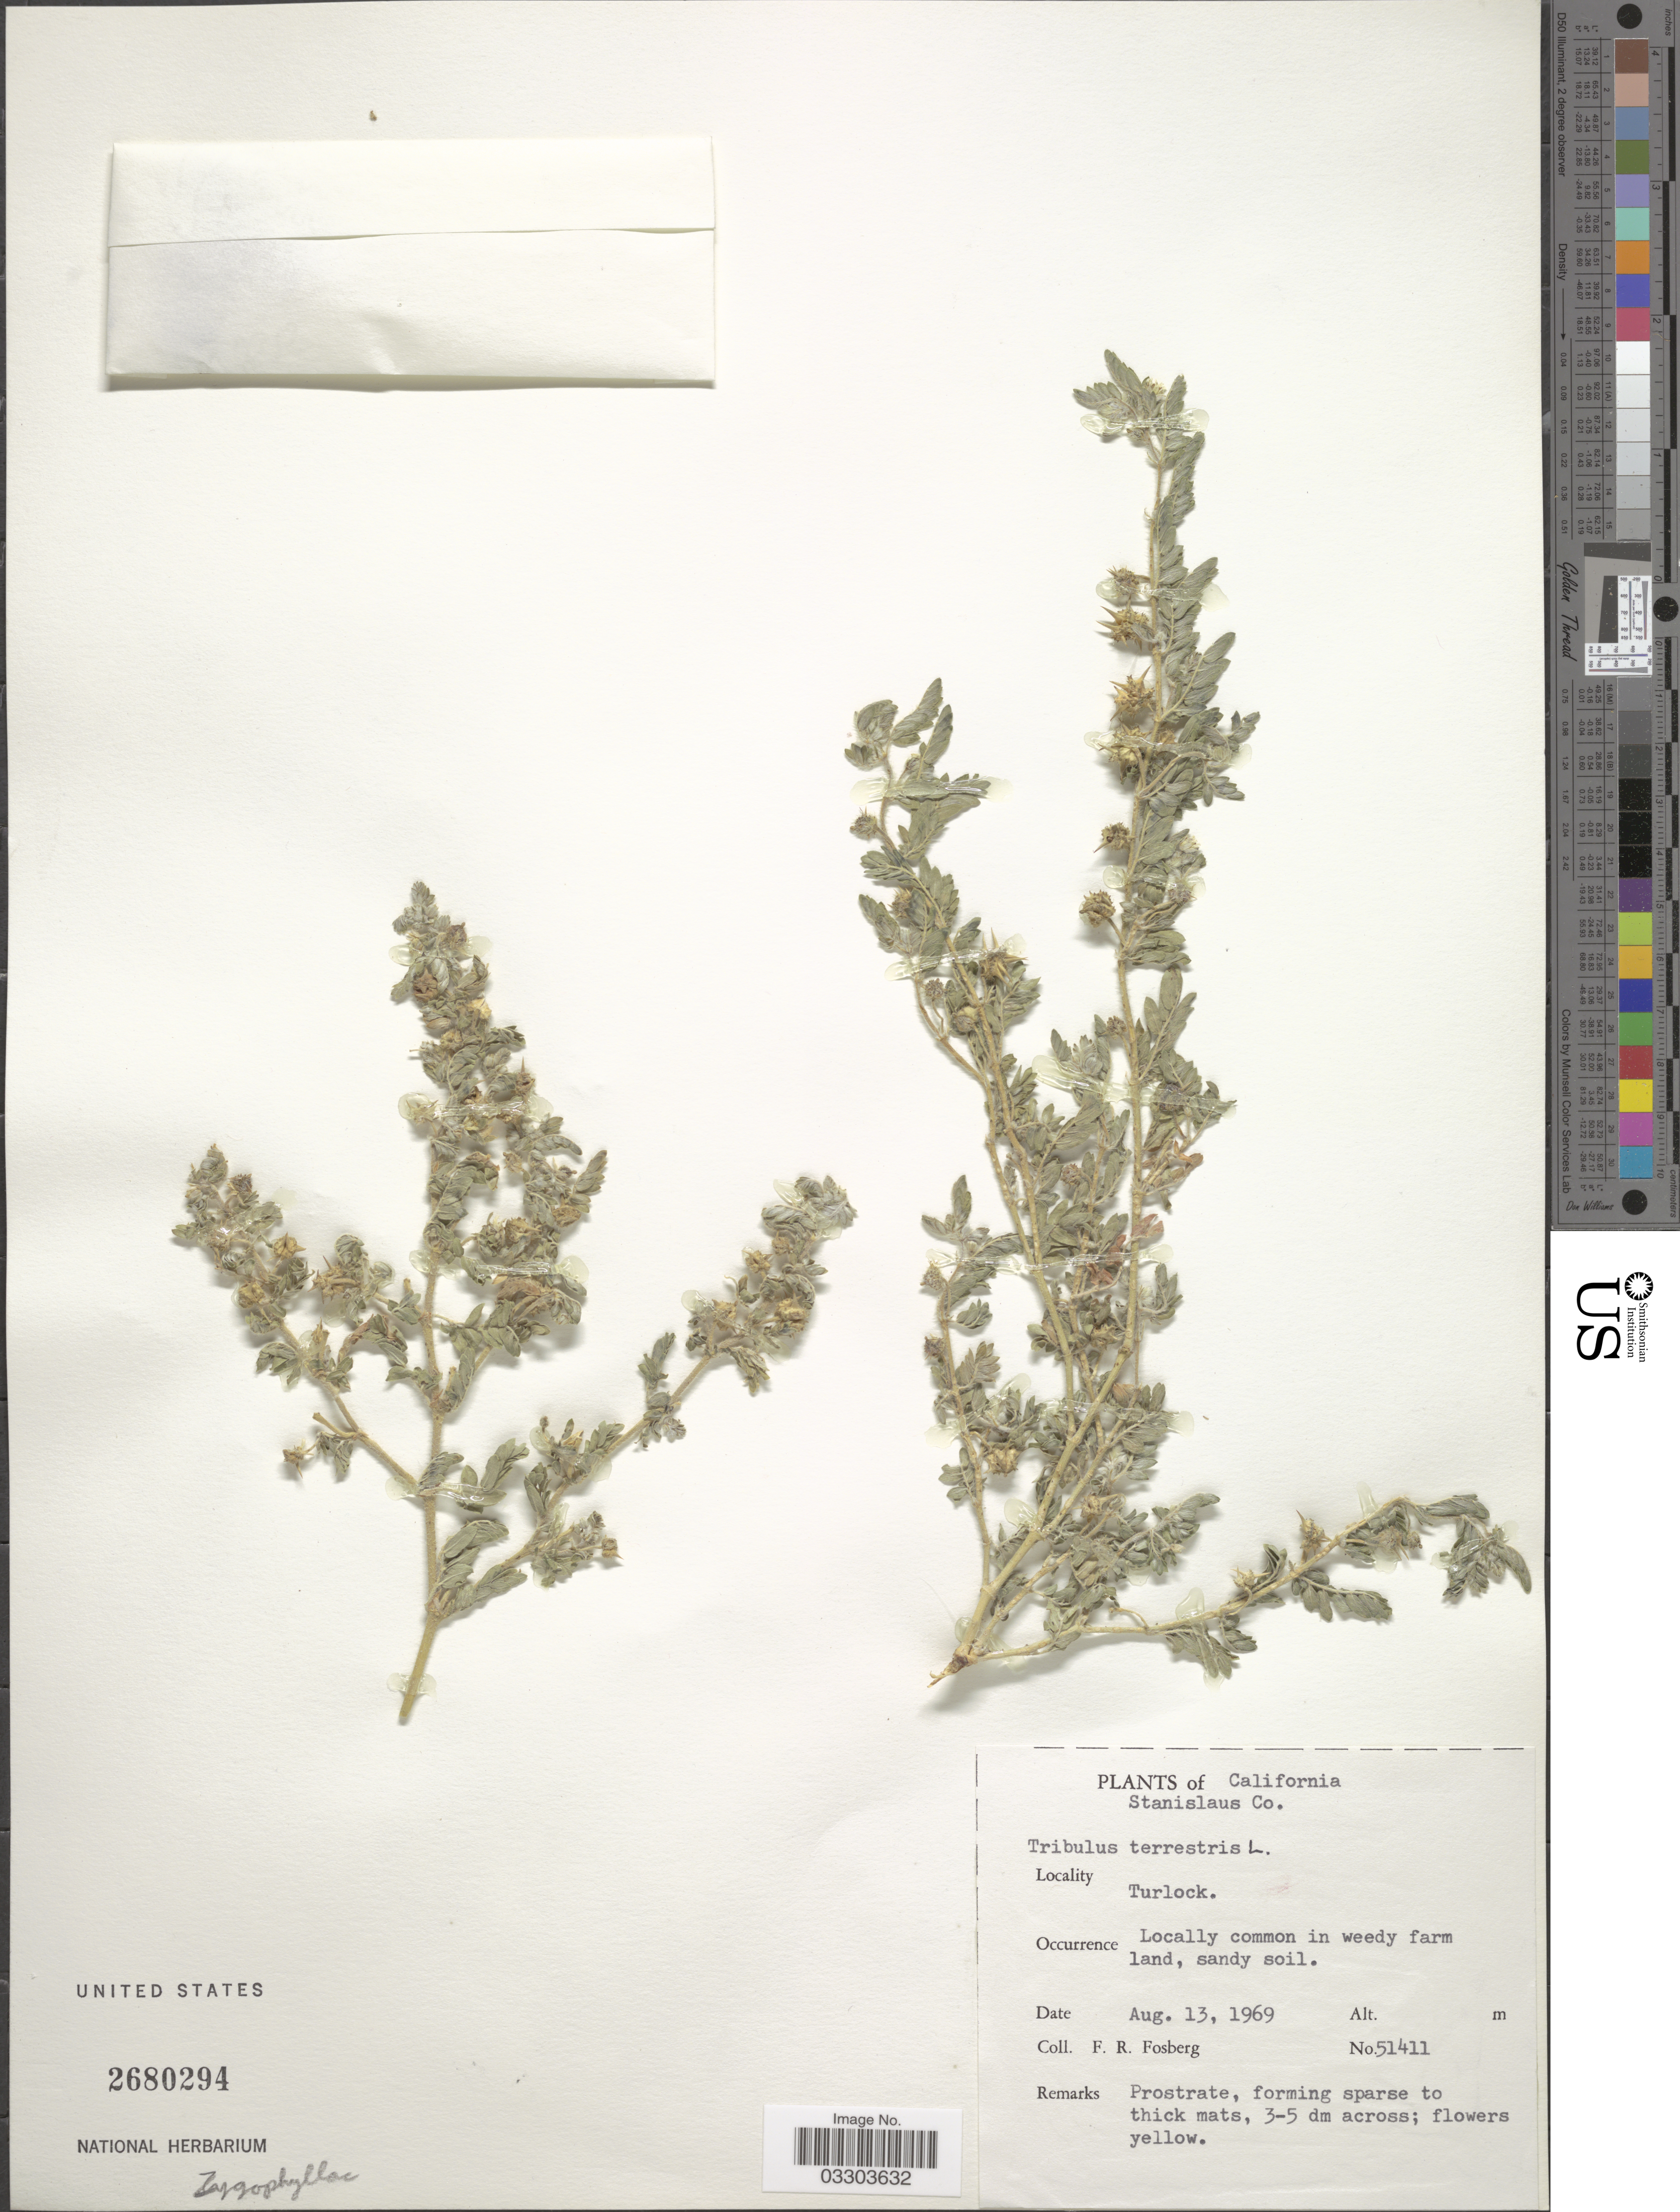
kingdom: Plantae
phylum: Tracheophyta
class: Magnoliopsida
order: Zygophyllales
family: Zygophyllaceae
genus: Tribulus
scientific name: Tribulus terrestris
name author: L.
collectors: F. R. Fosberg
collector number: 51411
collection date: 1969-08-13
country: United States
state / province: California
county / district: Stanislaus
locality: Stanislaus Co. Turlock.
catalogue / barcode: US 2680294